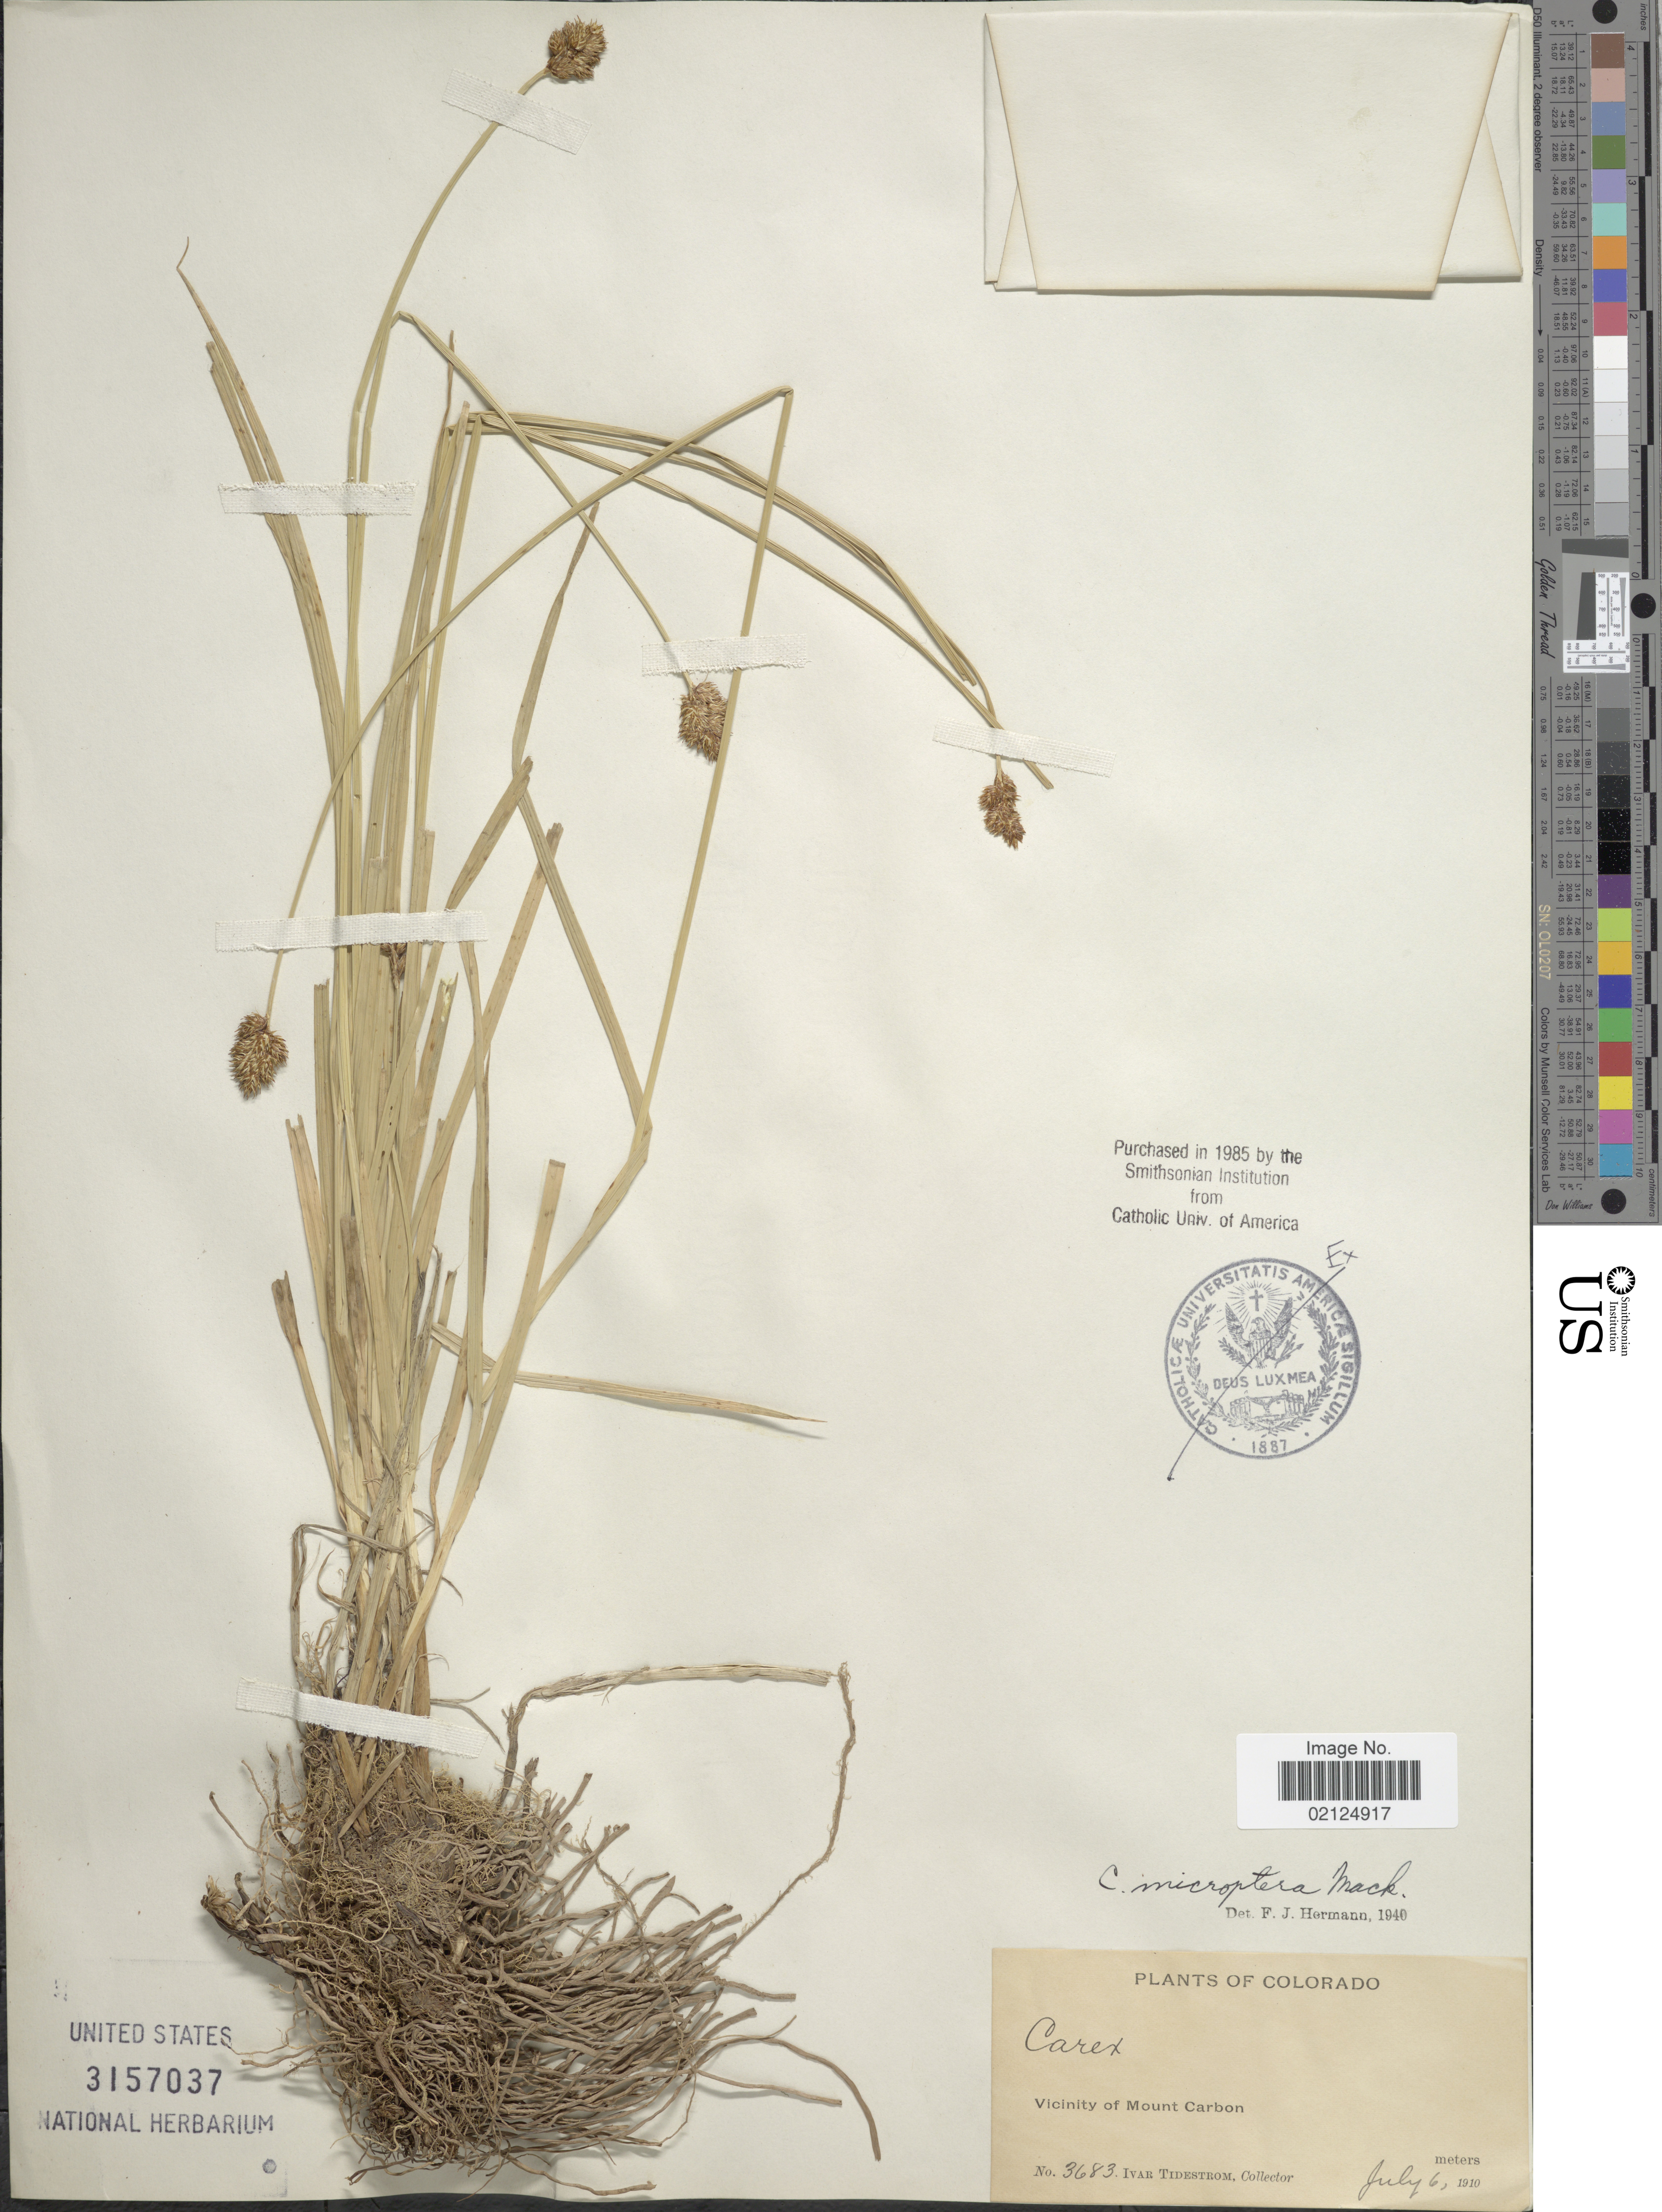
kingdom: Plantae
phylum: Tracheophyta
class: Liliopsida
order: Poales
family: Cyperaceae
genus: Carex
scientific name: Carex microptera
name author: Mack.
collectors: I. F. Tidestrom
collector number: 3683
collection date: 1910-07-06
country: United States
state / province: Colorado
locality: Vicinity of Mount Carbon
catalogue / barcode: US 3157037